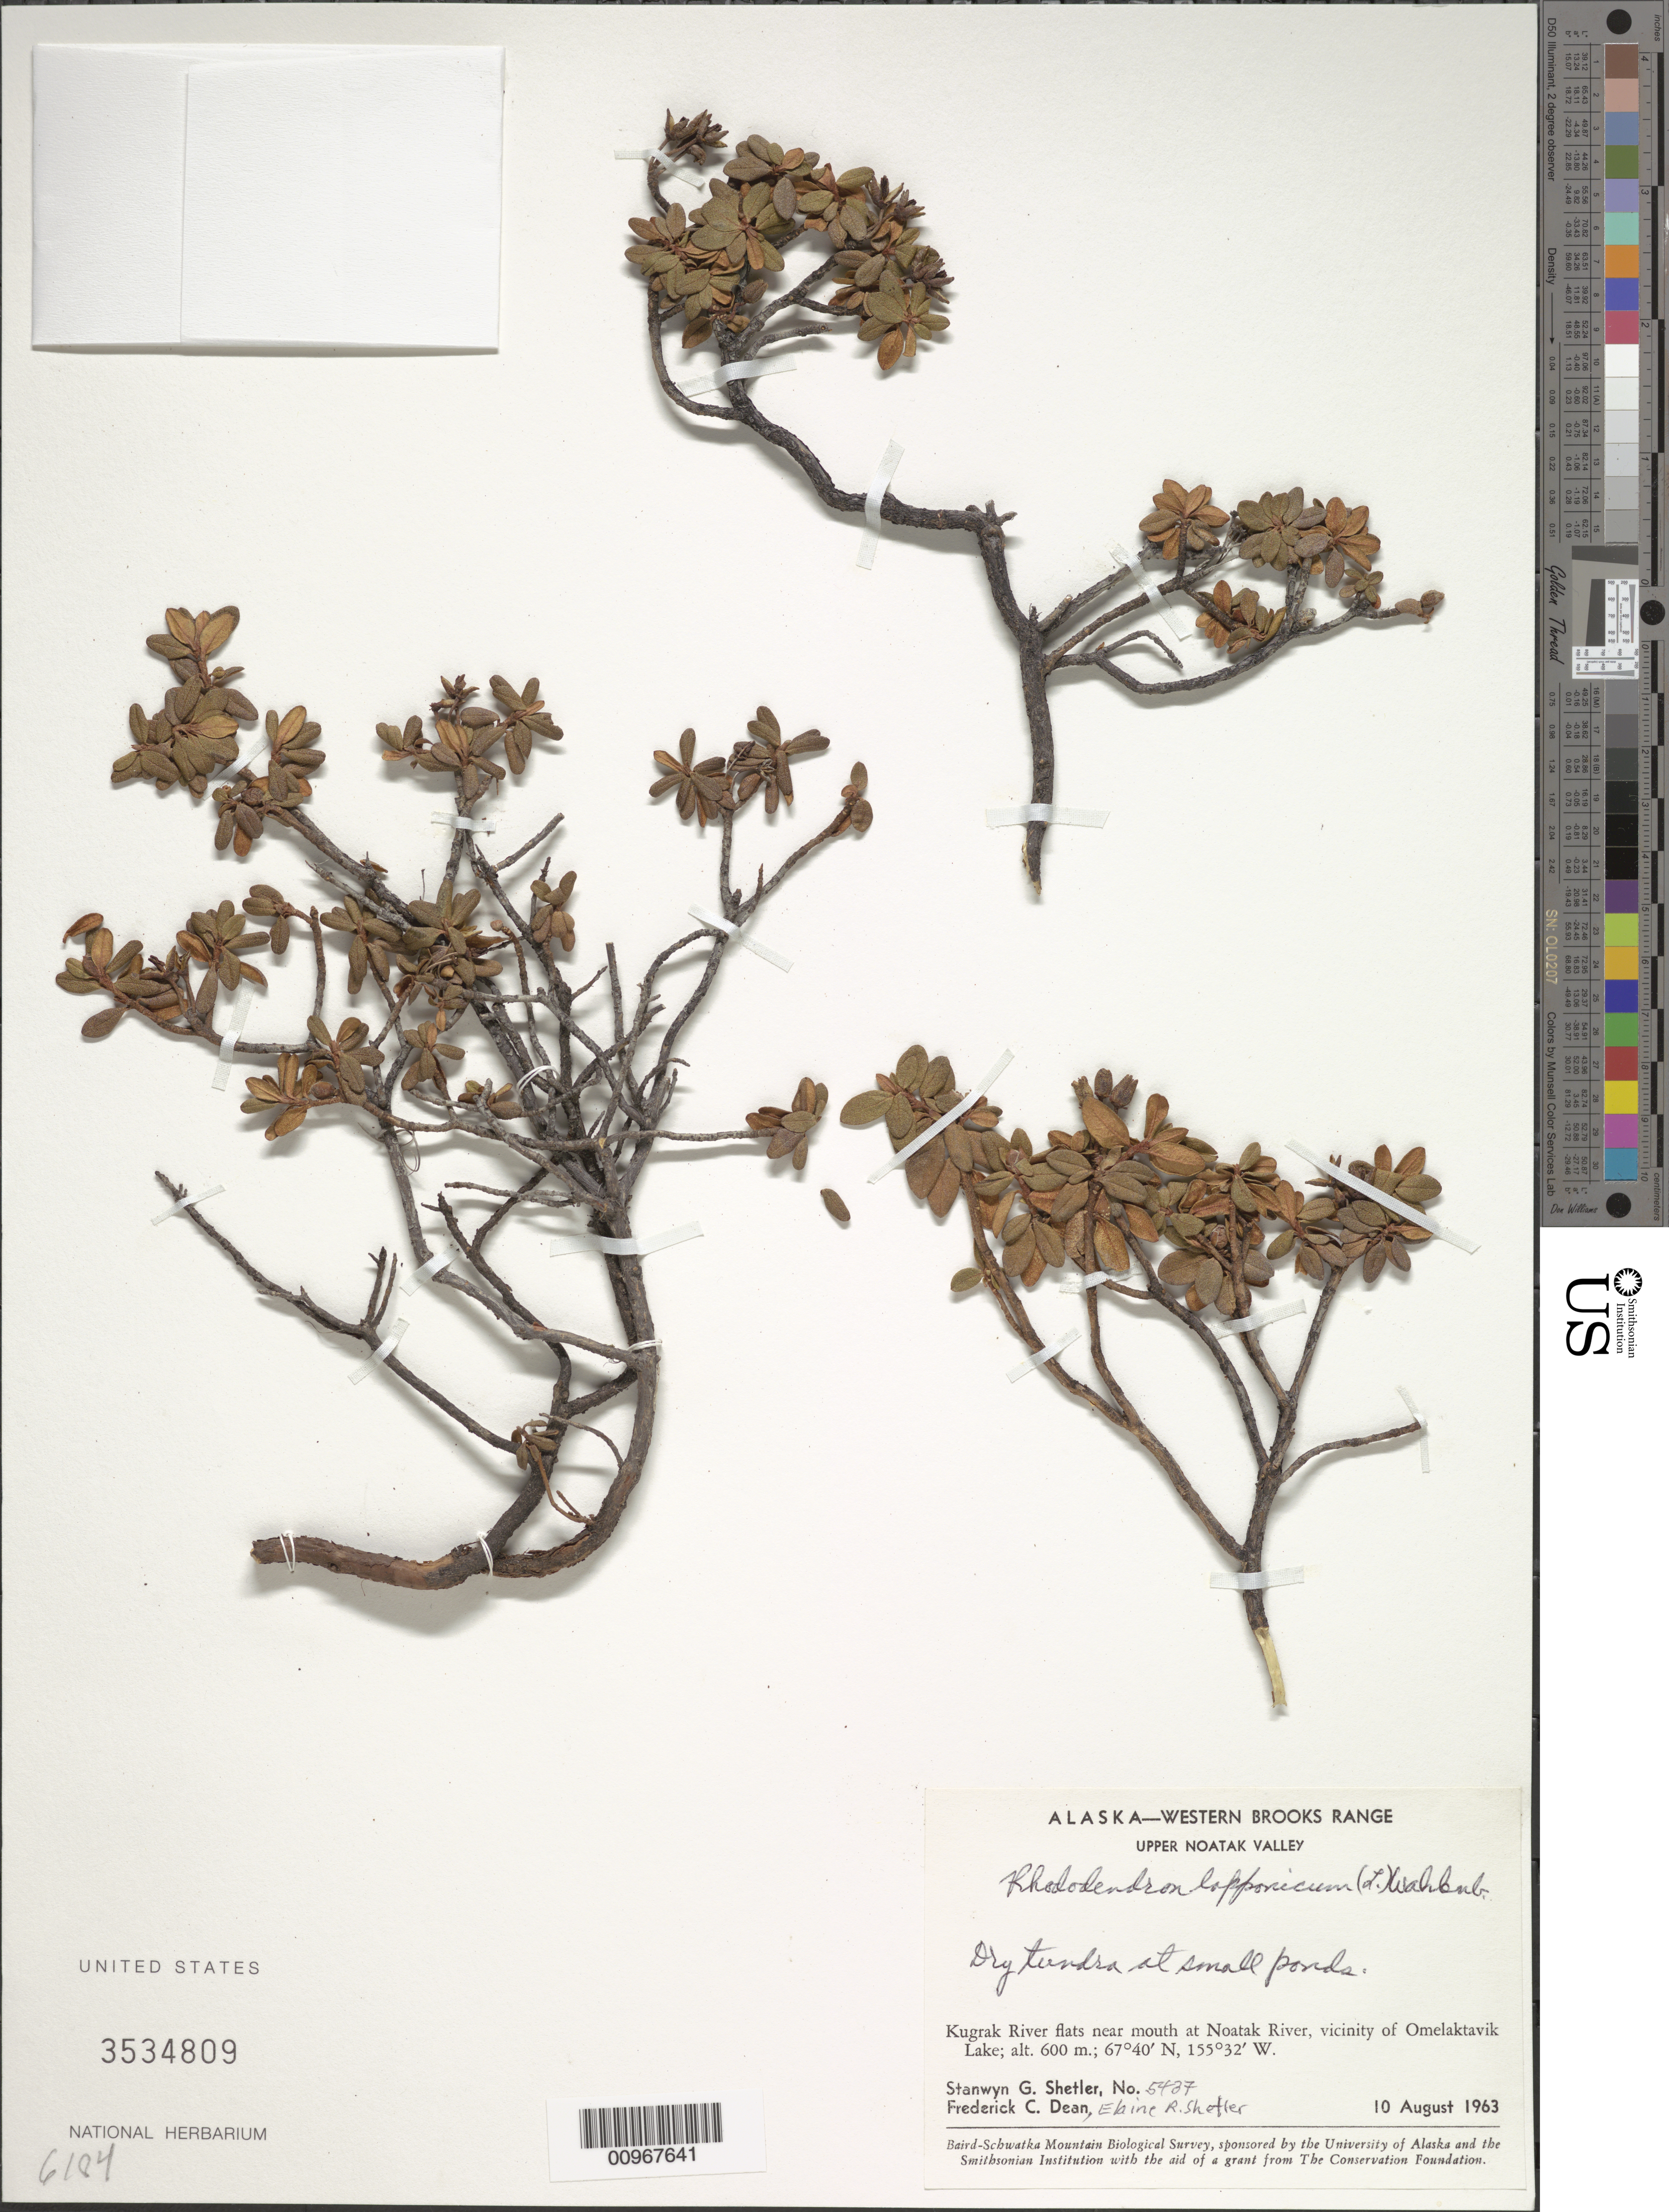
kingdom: Plantae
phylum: Tracheophyta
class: Magnoliopsida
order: Ericales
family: Ericaceae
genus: Rhododendron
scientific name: Rhododendron lapponicum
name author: (L.) Wahlenb.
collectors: S. Shetler, F. C. Dean & E. R. Shetler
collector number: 5437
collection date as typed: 10 Aug 1963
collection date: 1963-08-10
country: United States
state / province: Alaska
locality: Kugrak River flats near mouth at Noatak River, vicinity of Omelaktavik Lake. Western Brooks Range, Upper Noatak Valley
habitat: Dry tundra at small ponds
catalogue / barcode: US 3534809